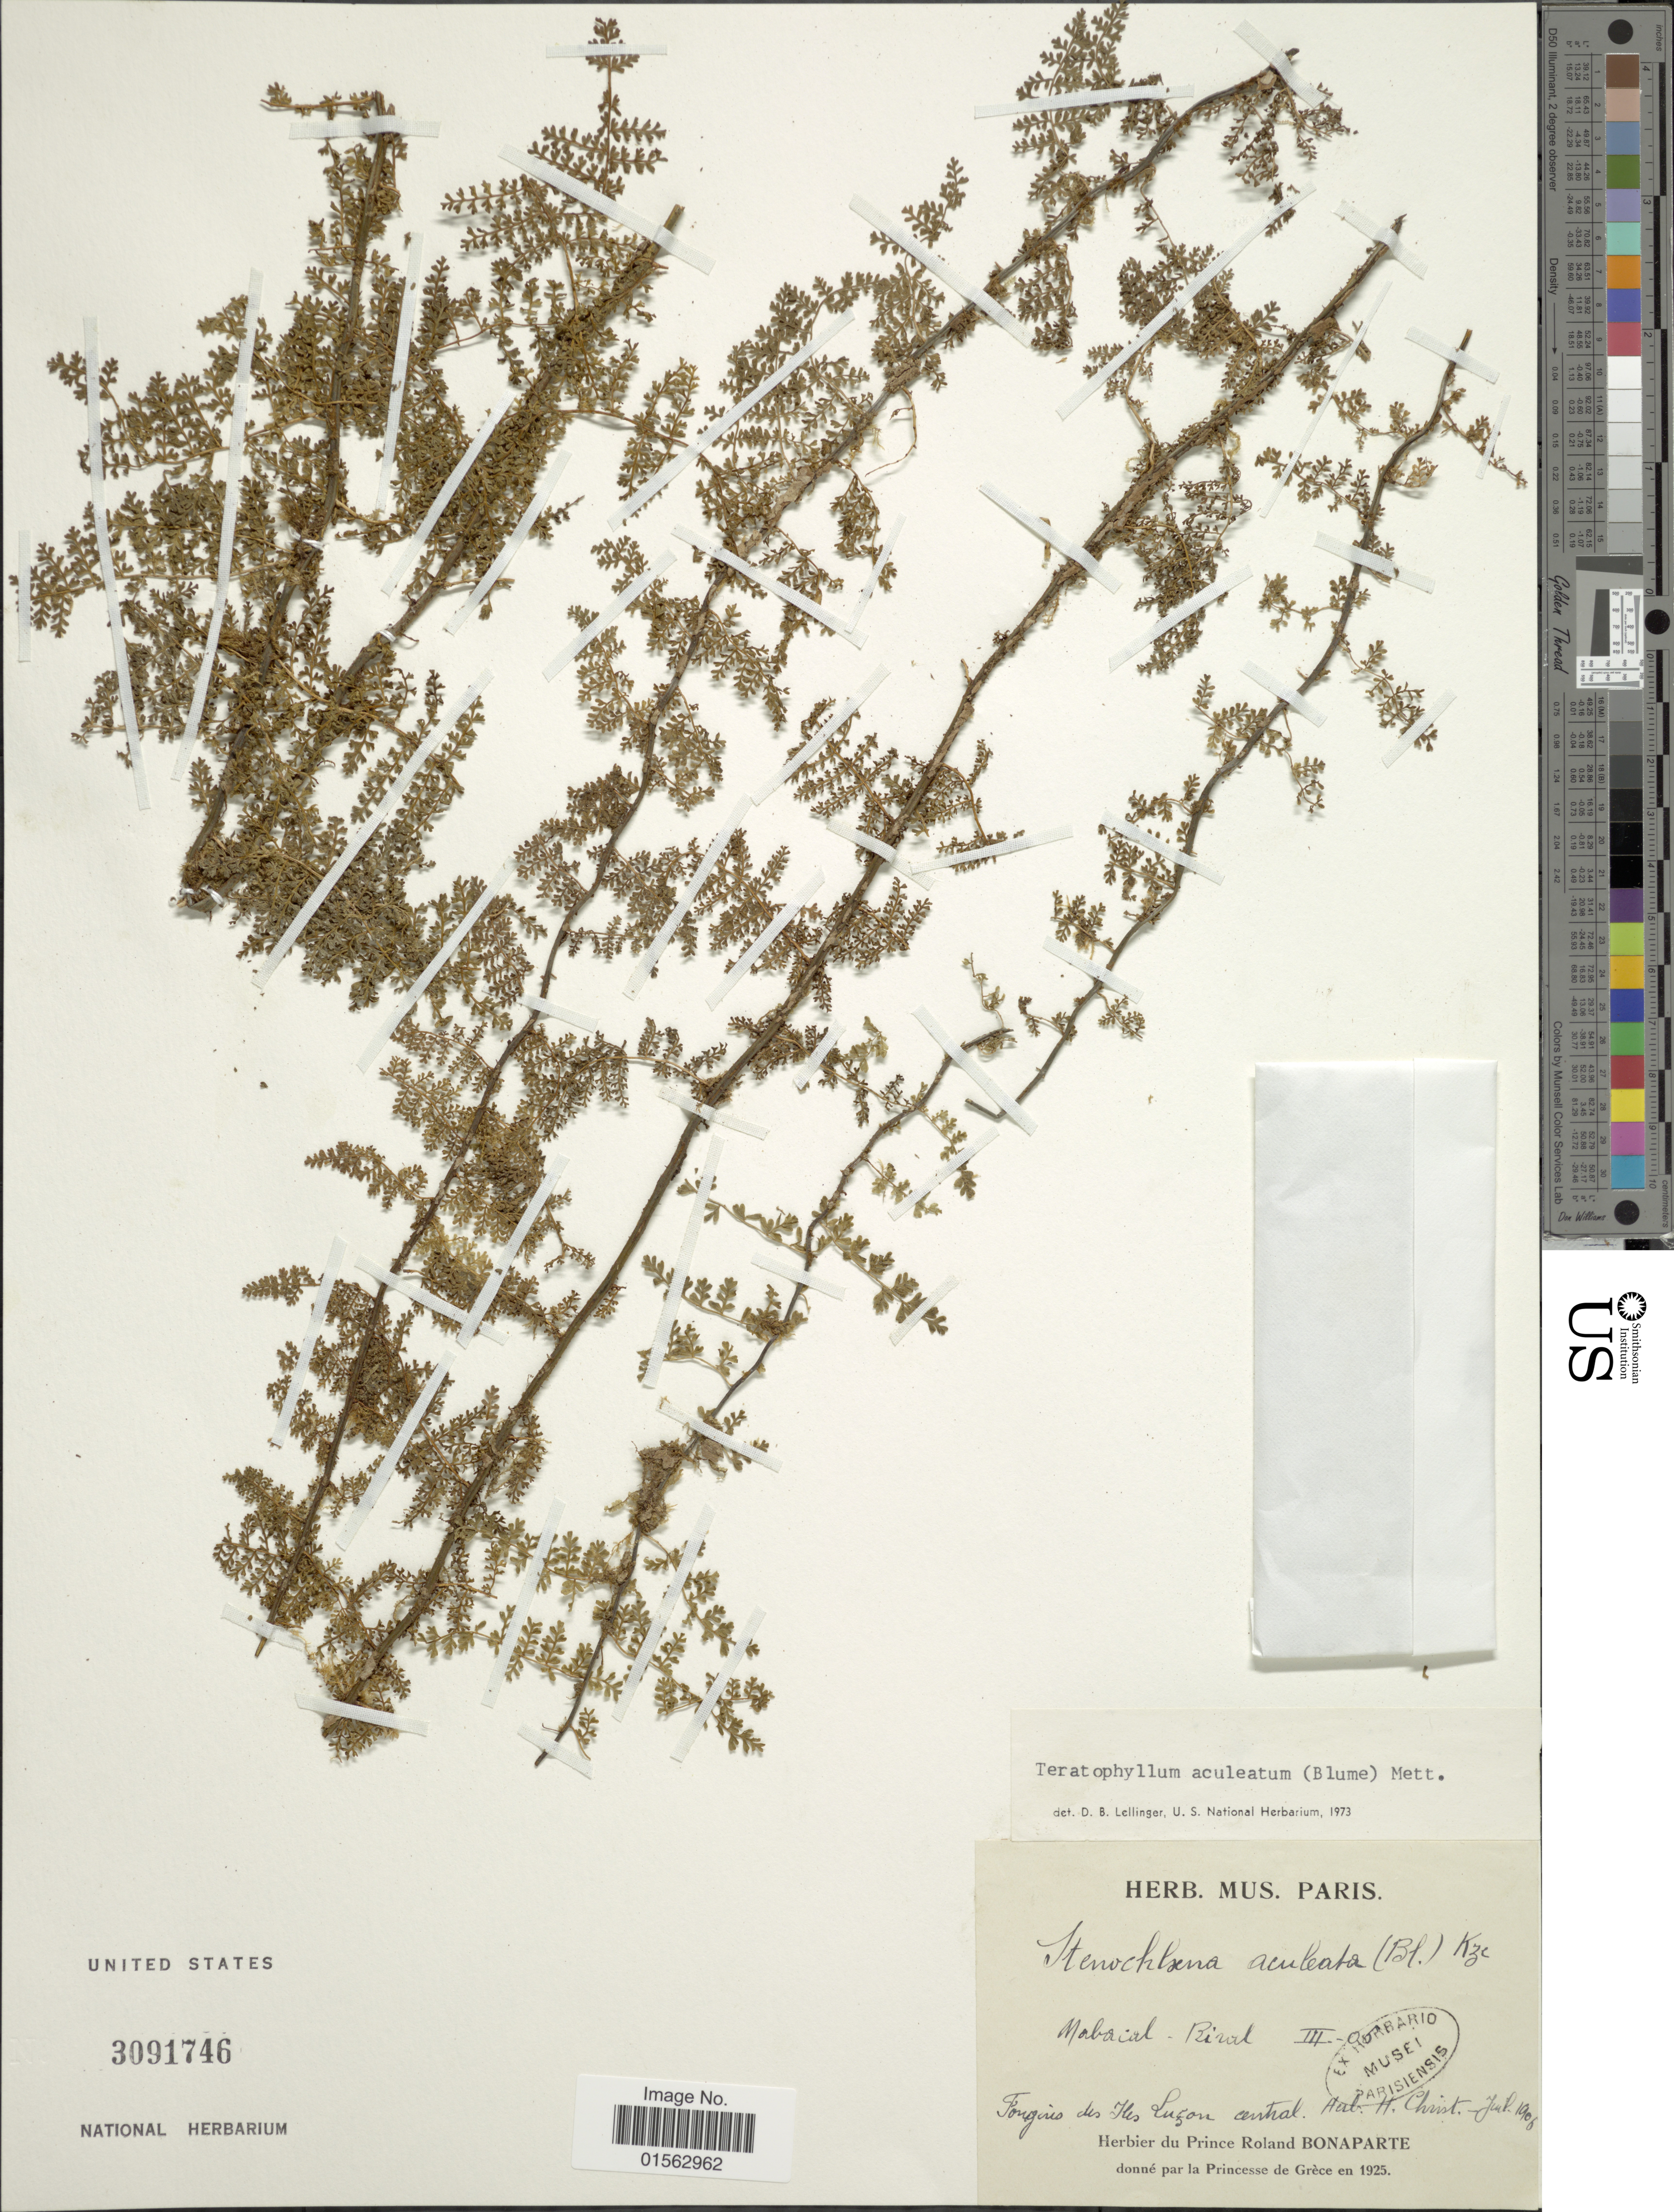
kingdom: Plantae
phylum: Tracheophyta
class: Polypodiopsida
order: Polypodiales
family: Dryopteridaceae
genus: Teratophyllum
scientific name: Teratophyllum aculeatum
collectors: ex herb. Prince Roland Bonaparte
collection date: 1906-07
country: Philippines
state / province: Central Luzon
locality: Mabacal, Rival, Forguis de Iles Luzon Central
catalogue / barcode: US 3091746